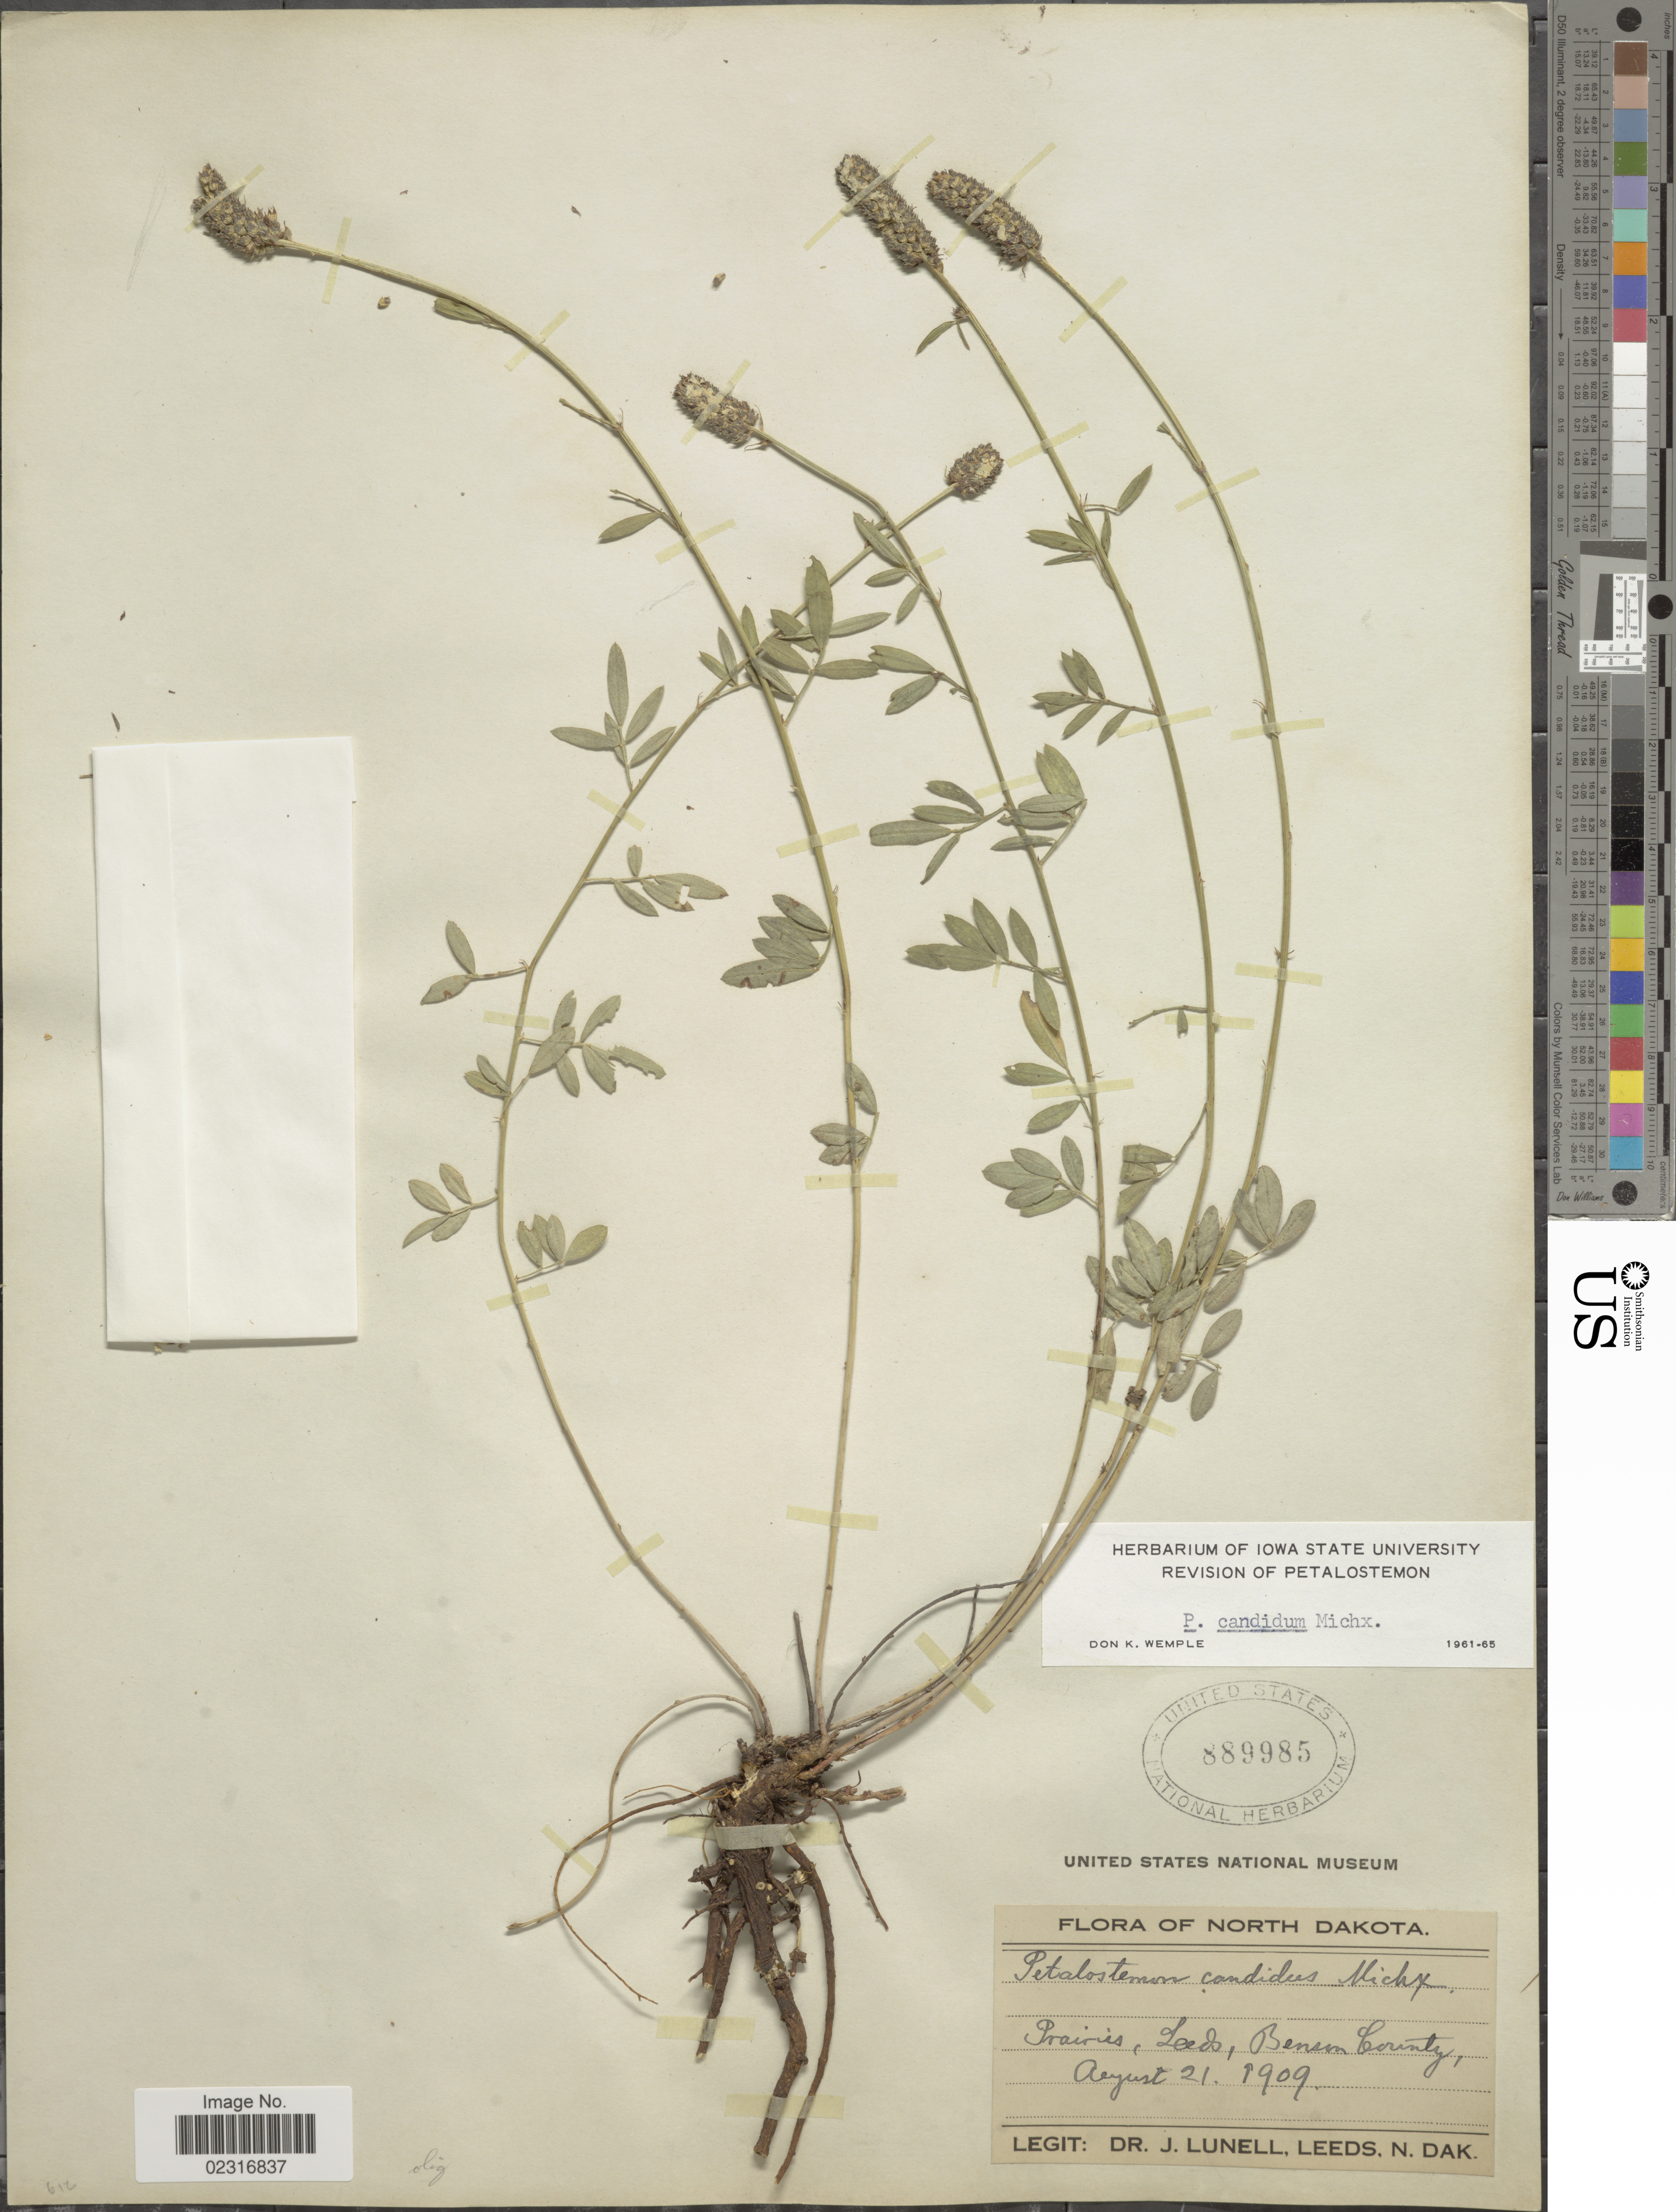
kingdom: Plantae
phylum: Tracheophyta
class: Magnoliopsida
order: Fabales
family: Fabaceae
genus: Dalea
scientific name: Dalea candida var. candida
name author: Michx. ex Willd.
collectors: J. Lunell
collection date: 1909-07-21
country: United States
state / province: North Dakota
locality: Prairies, Leeds, Benson County.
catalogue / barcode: US 889985